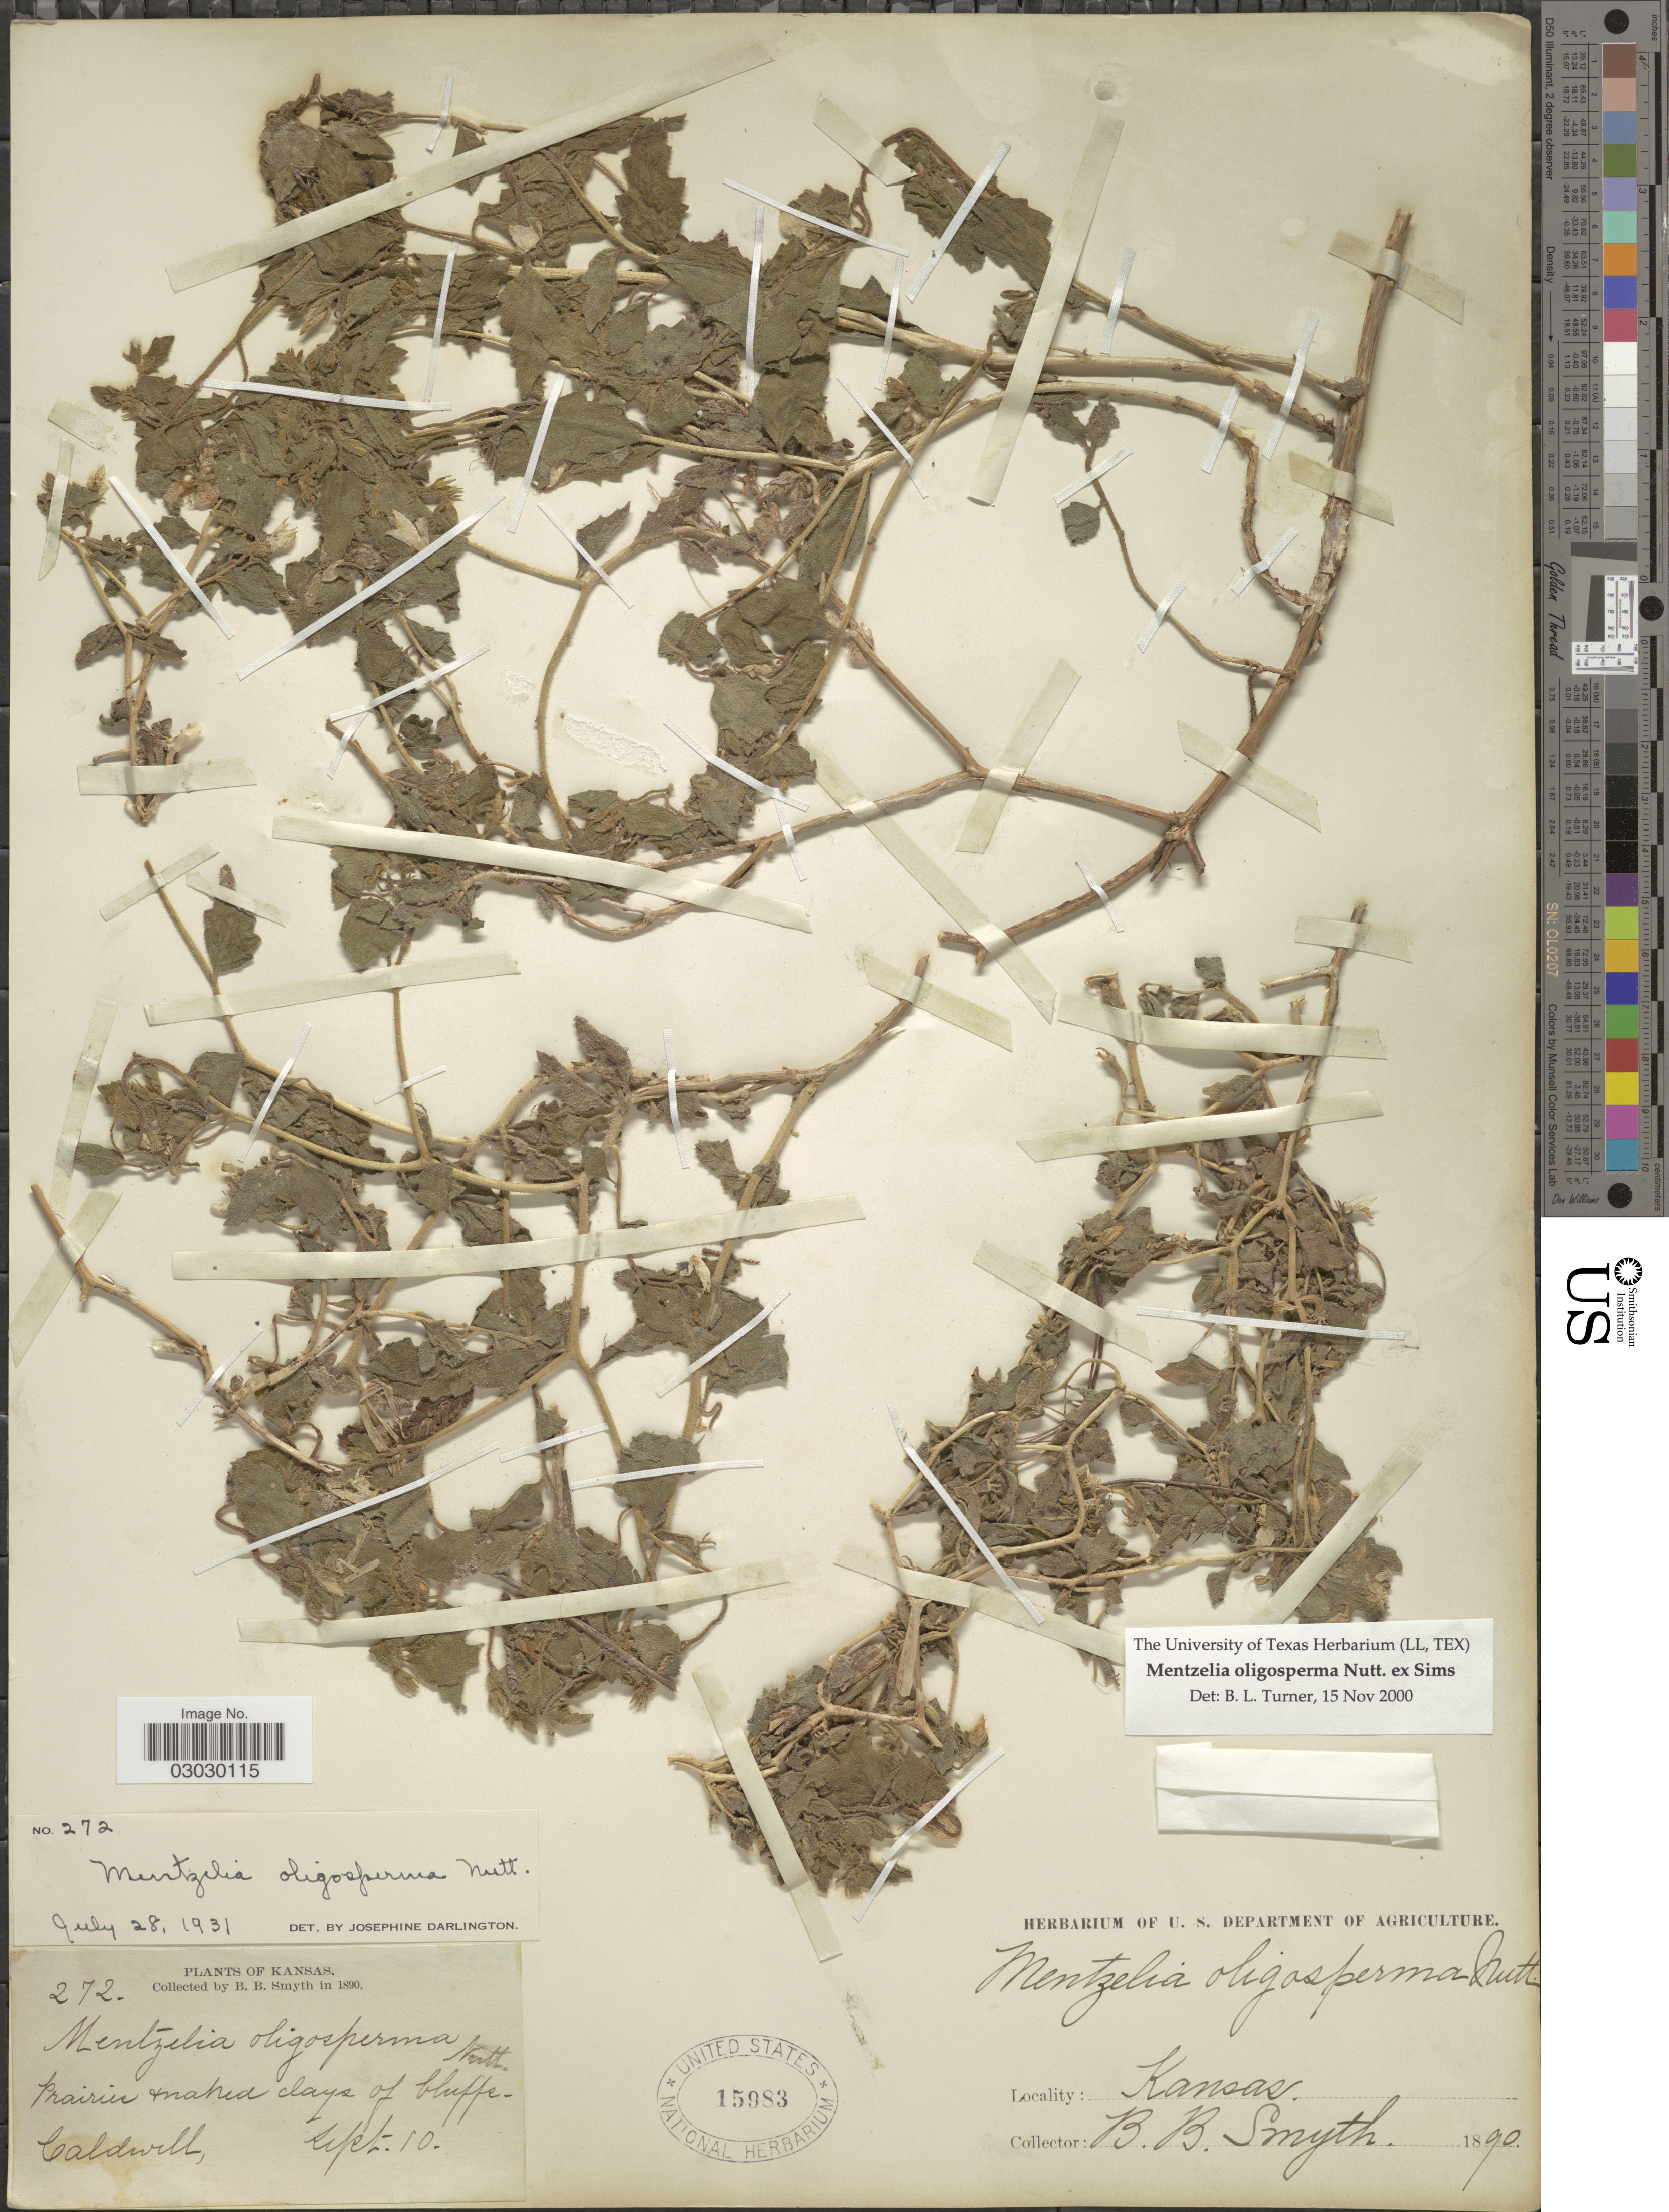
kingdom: Plantae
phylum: Tracheophyta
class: Magnoliopsida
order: Cornales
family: Loasaceae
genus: Mentzelia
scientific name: Mentzelia oligosperma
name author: Nutt. ex Sims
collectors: B. Smyth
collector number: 272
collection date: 1890-09-10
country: United States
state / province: Kansas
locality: Caldwill.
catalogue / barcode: US 15983